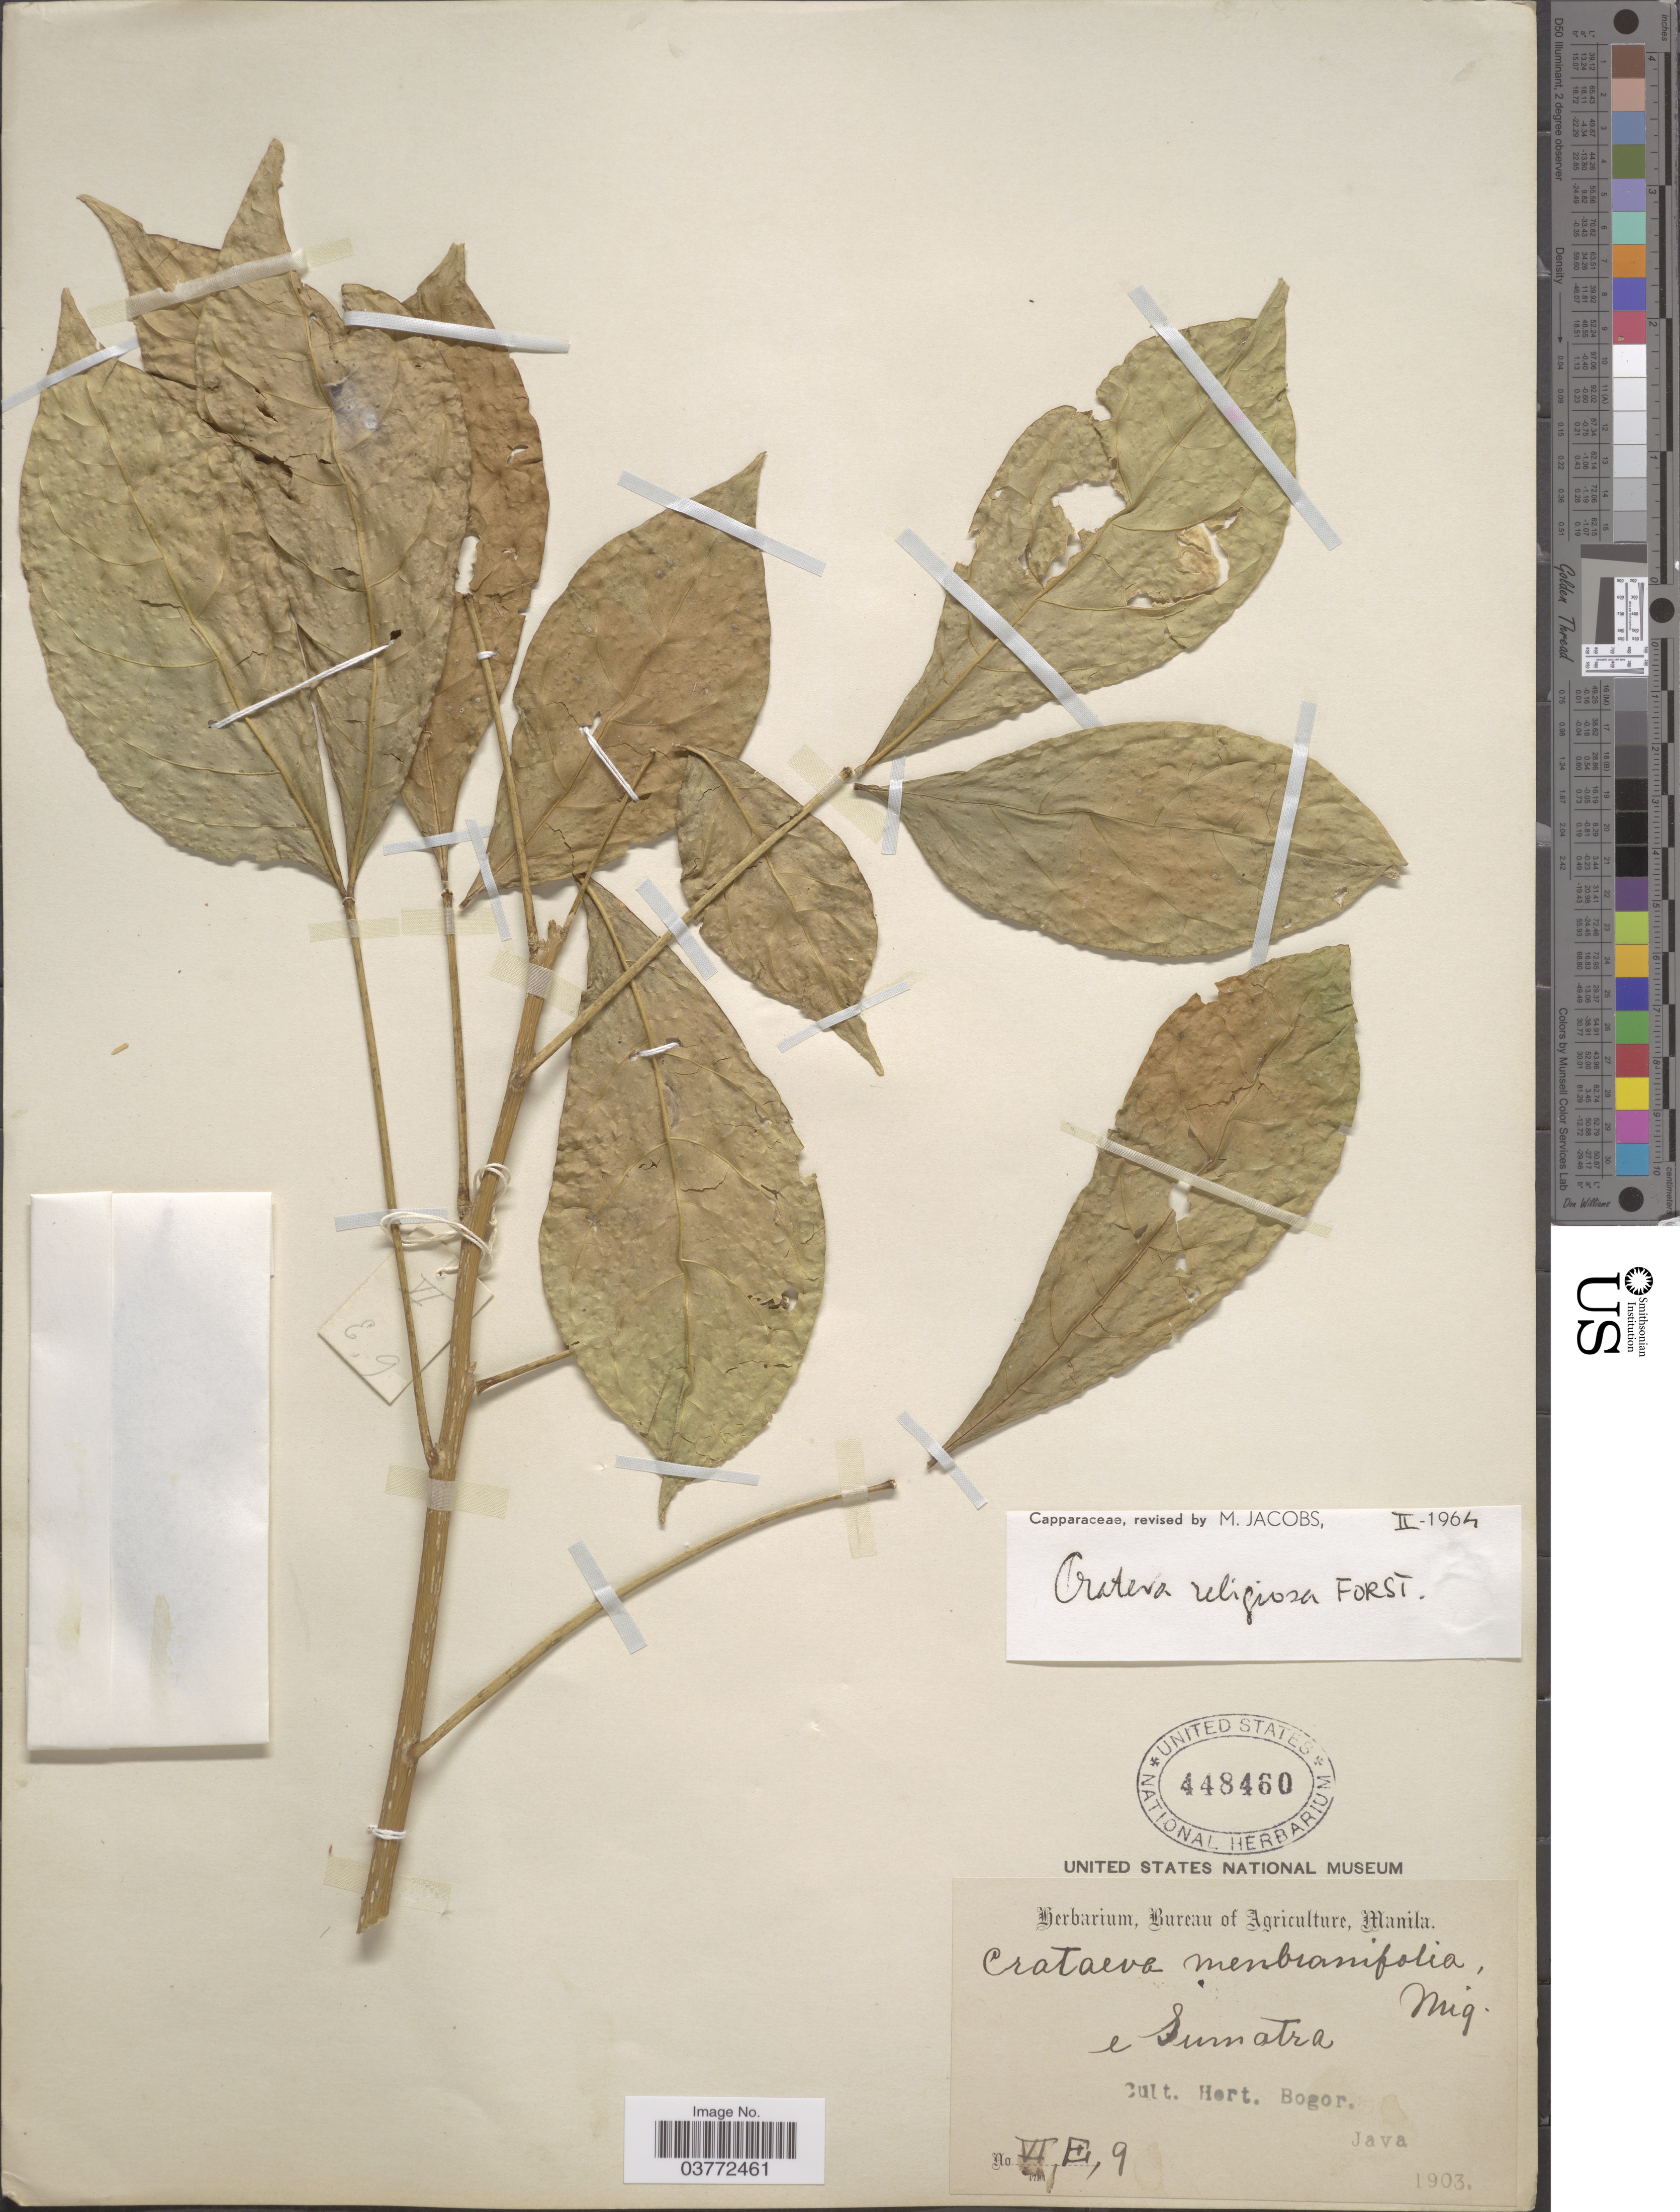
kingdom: Plantae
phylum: Tracheophyta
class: Magnoliopsida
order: Brassicales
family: Capparaceae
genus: Crateva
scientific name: Crateva religiosa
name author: G. Forst.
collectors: Ex herb. Bureau of Agriculture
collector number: VI,E,9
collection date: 1903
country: Indonesia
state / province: Java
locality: E Sumatra [unsure placement] Cult. Hort. Bogor. Java.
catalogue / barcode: US 448460